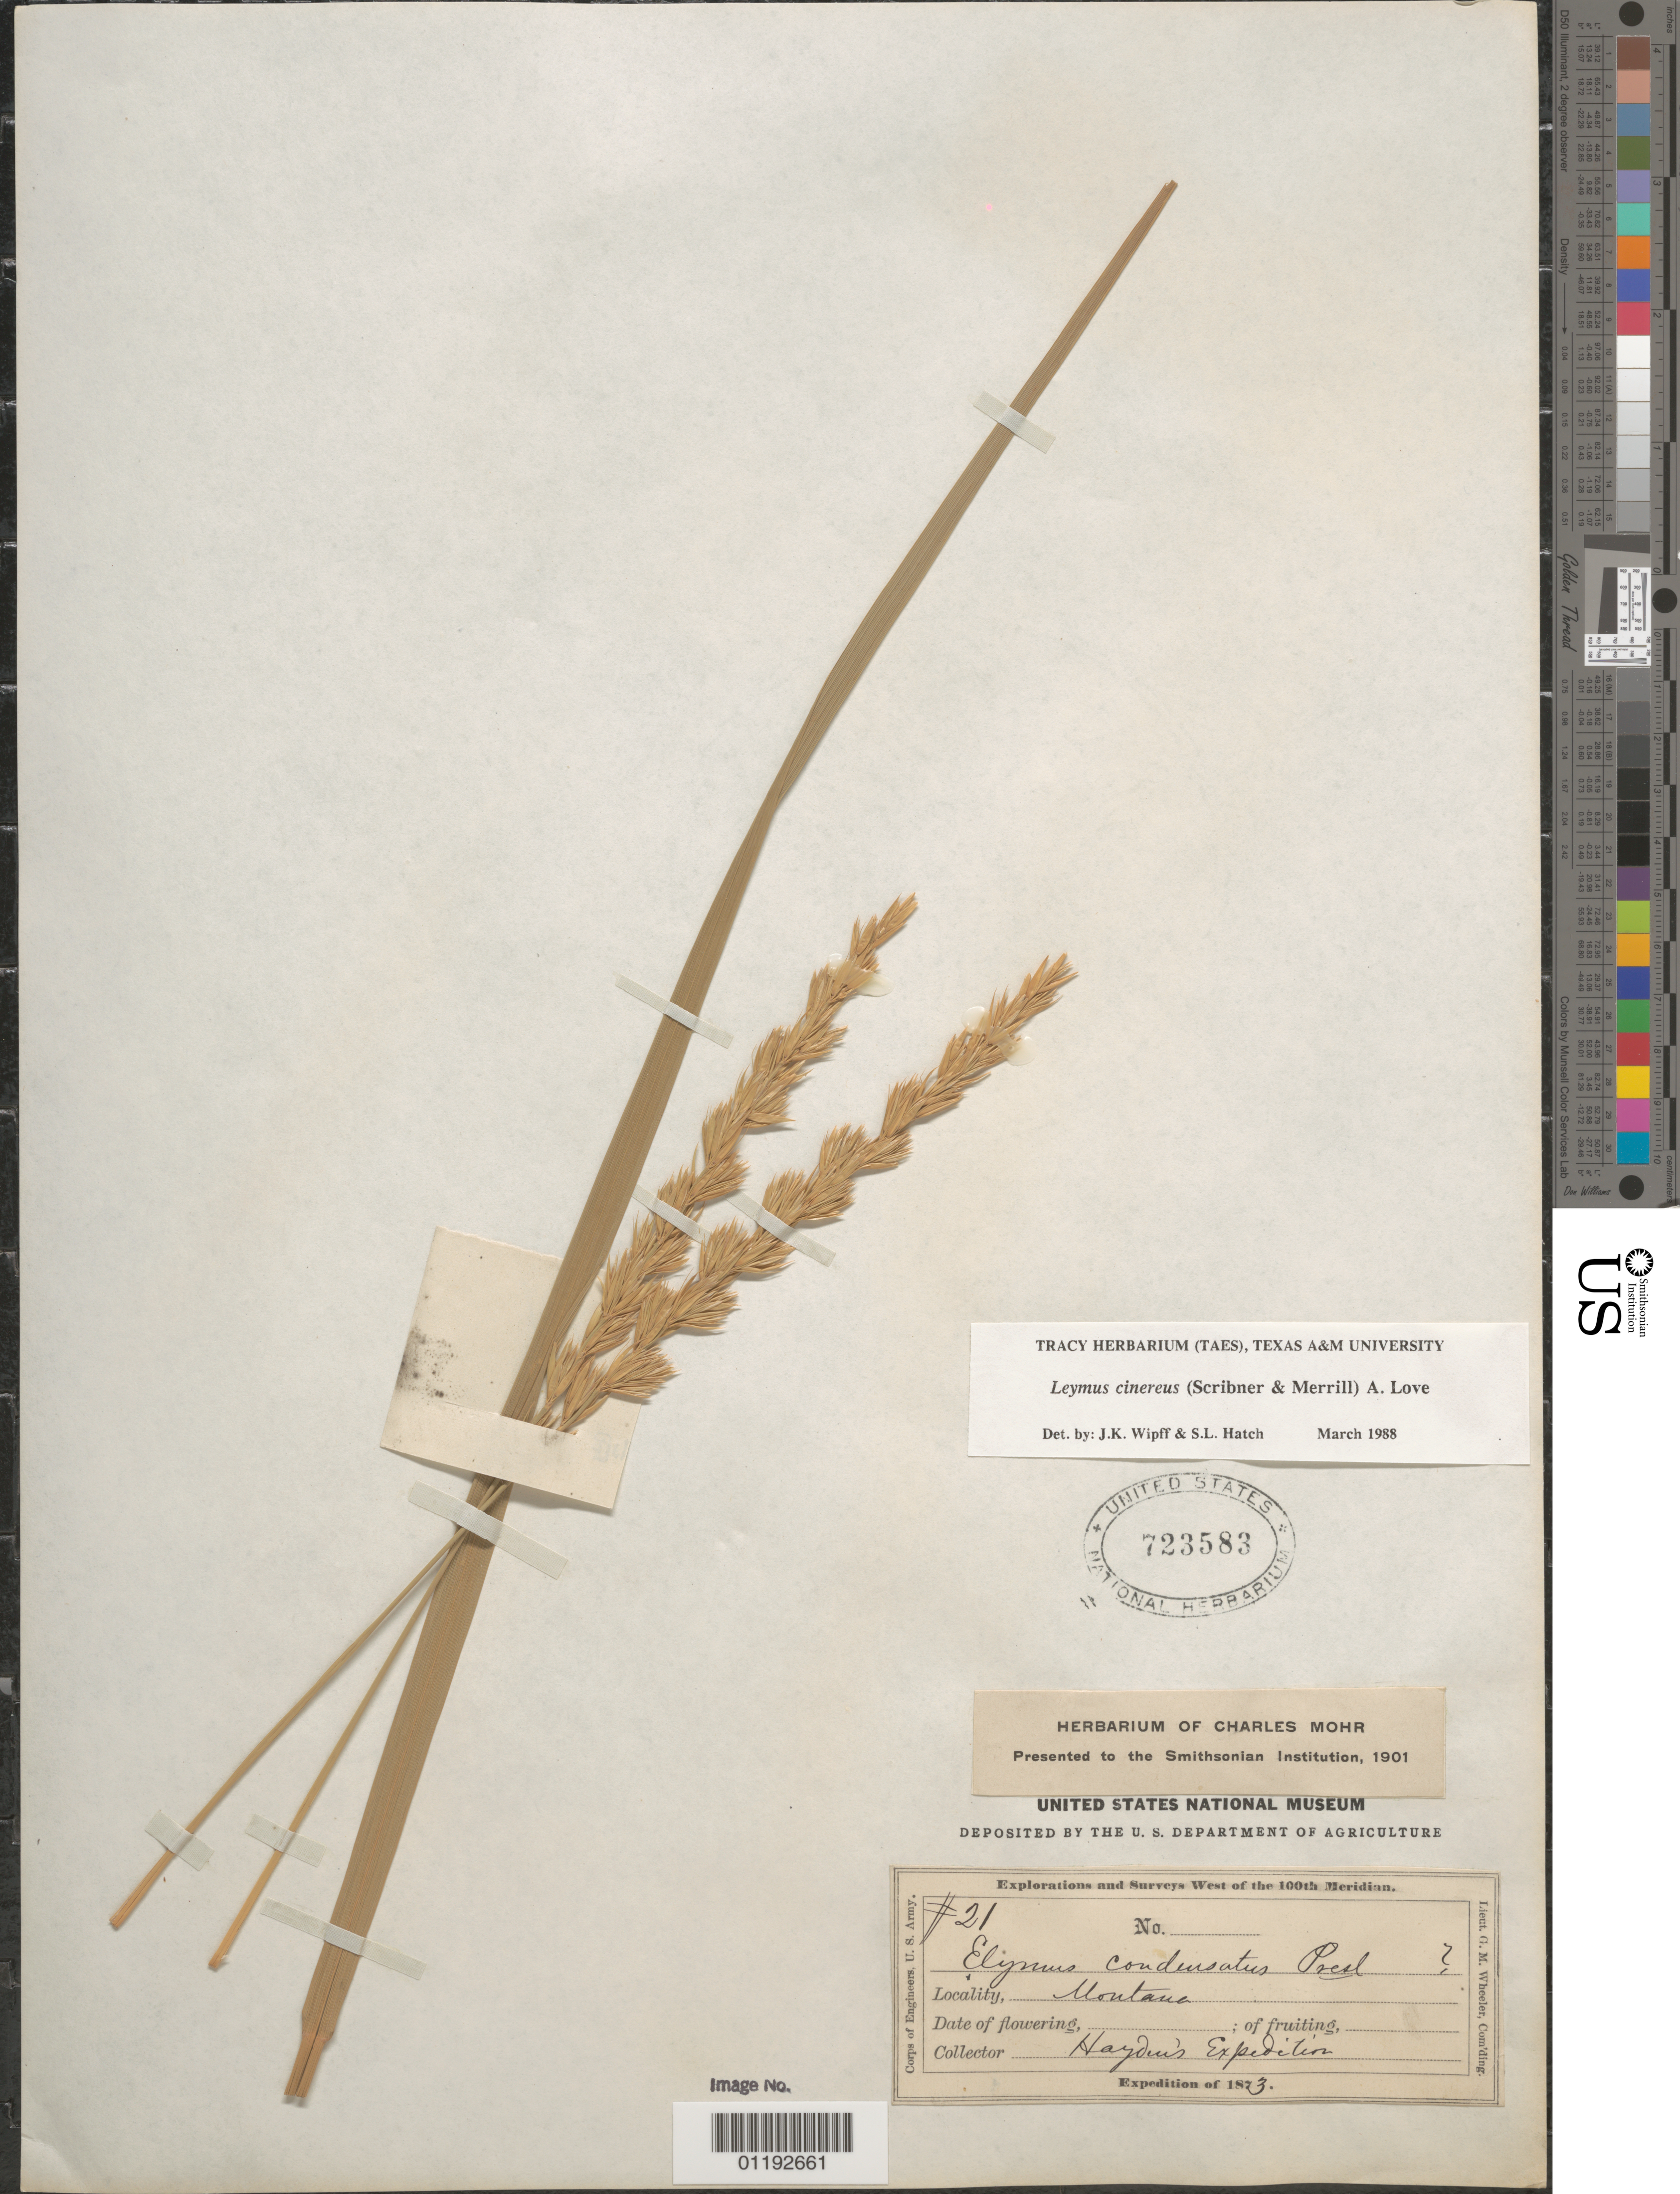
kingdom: Plantae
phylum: Tracheophyta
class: Liliopsida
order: Poales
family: Poaceae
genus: Leymus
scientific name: Leymus cinereus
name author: (Scribn. & Merr.) Á. Löve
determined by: Wipff, J. K.; Hatch, S. L.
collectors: -- Hayden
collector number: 21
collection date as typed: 1873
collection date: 1873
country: United States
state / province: Montana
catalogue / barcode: US 723583